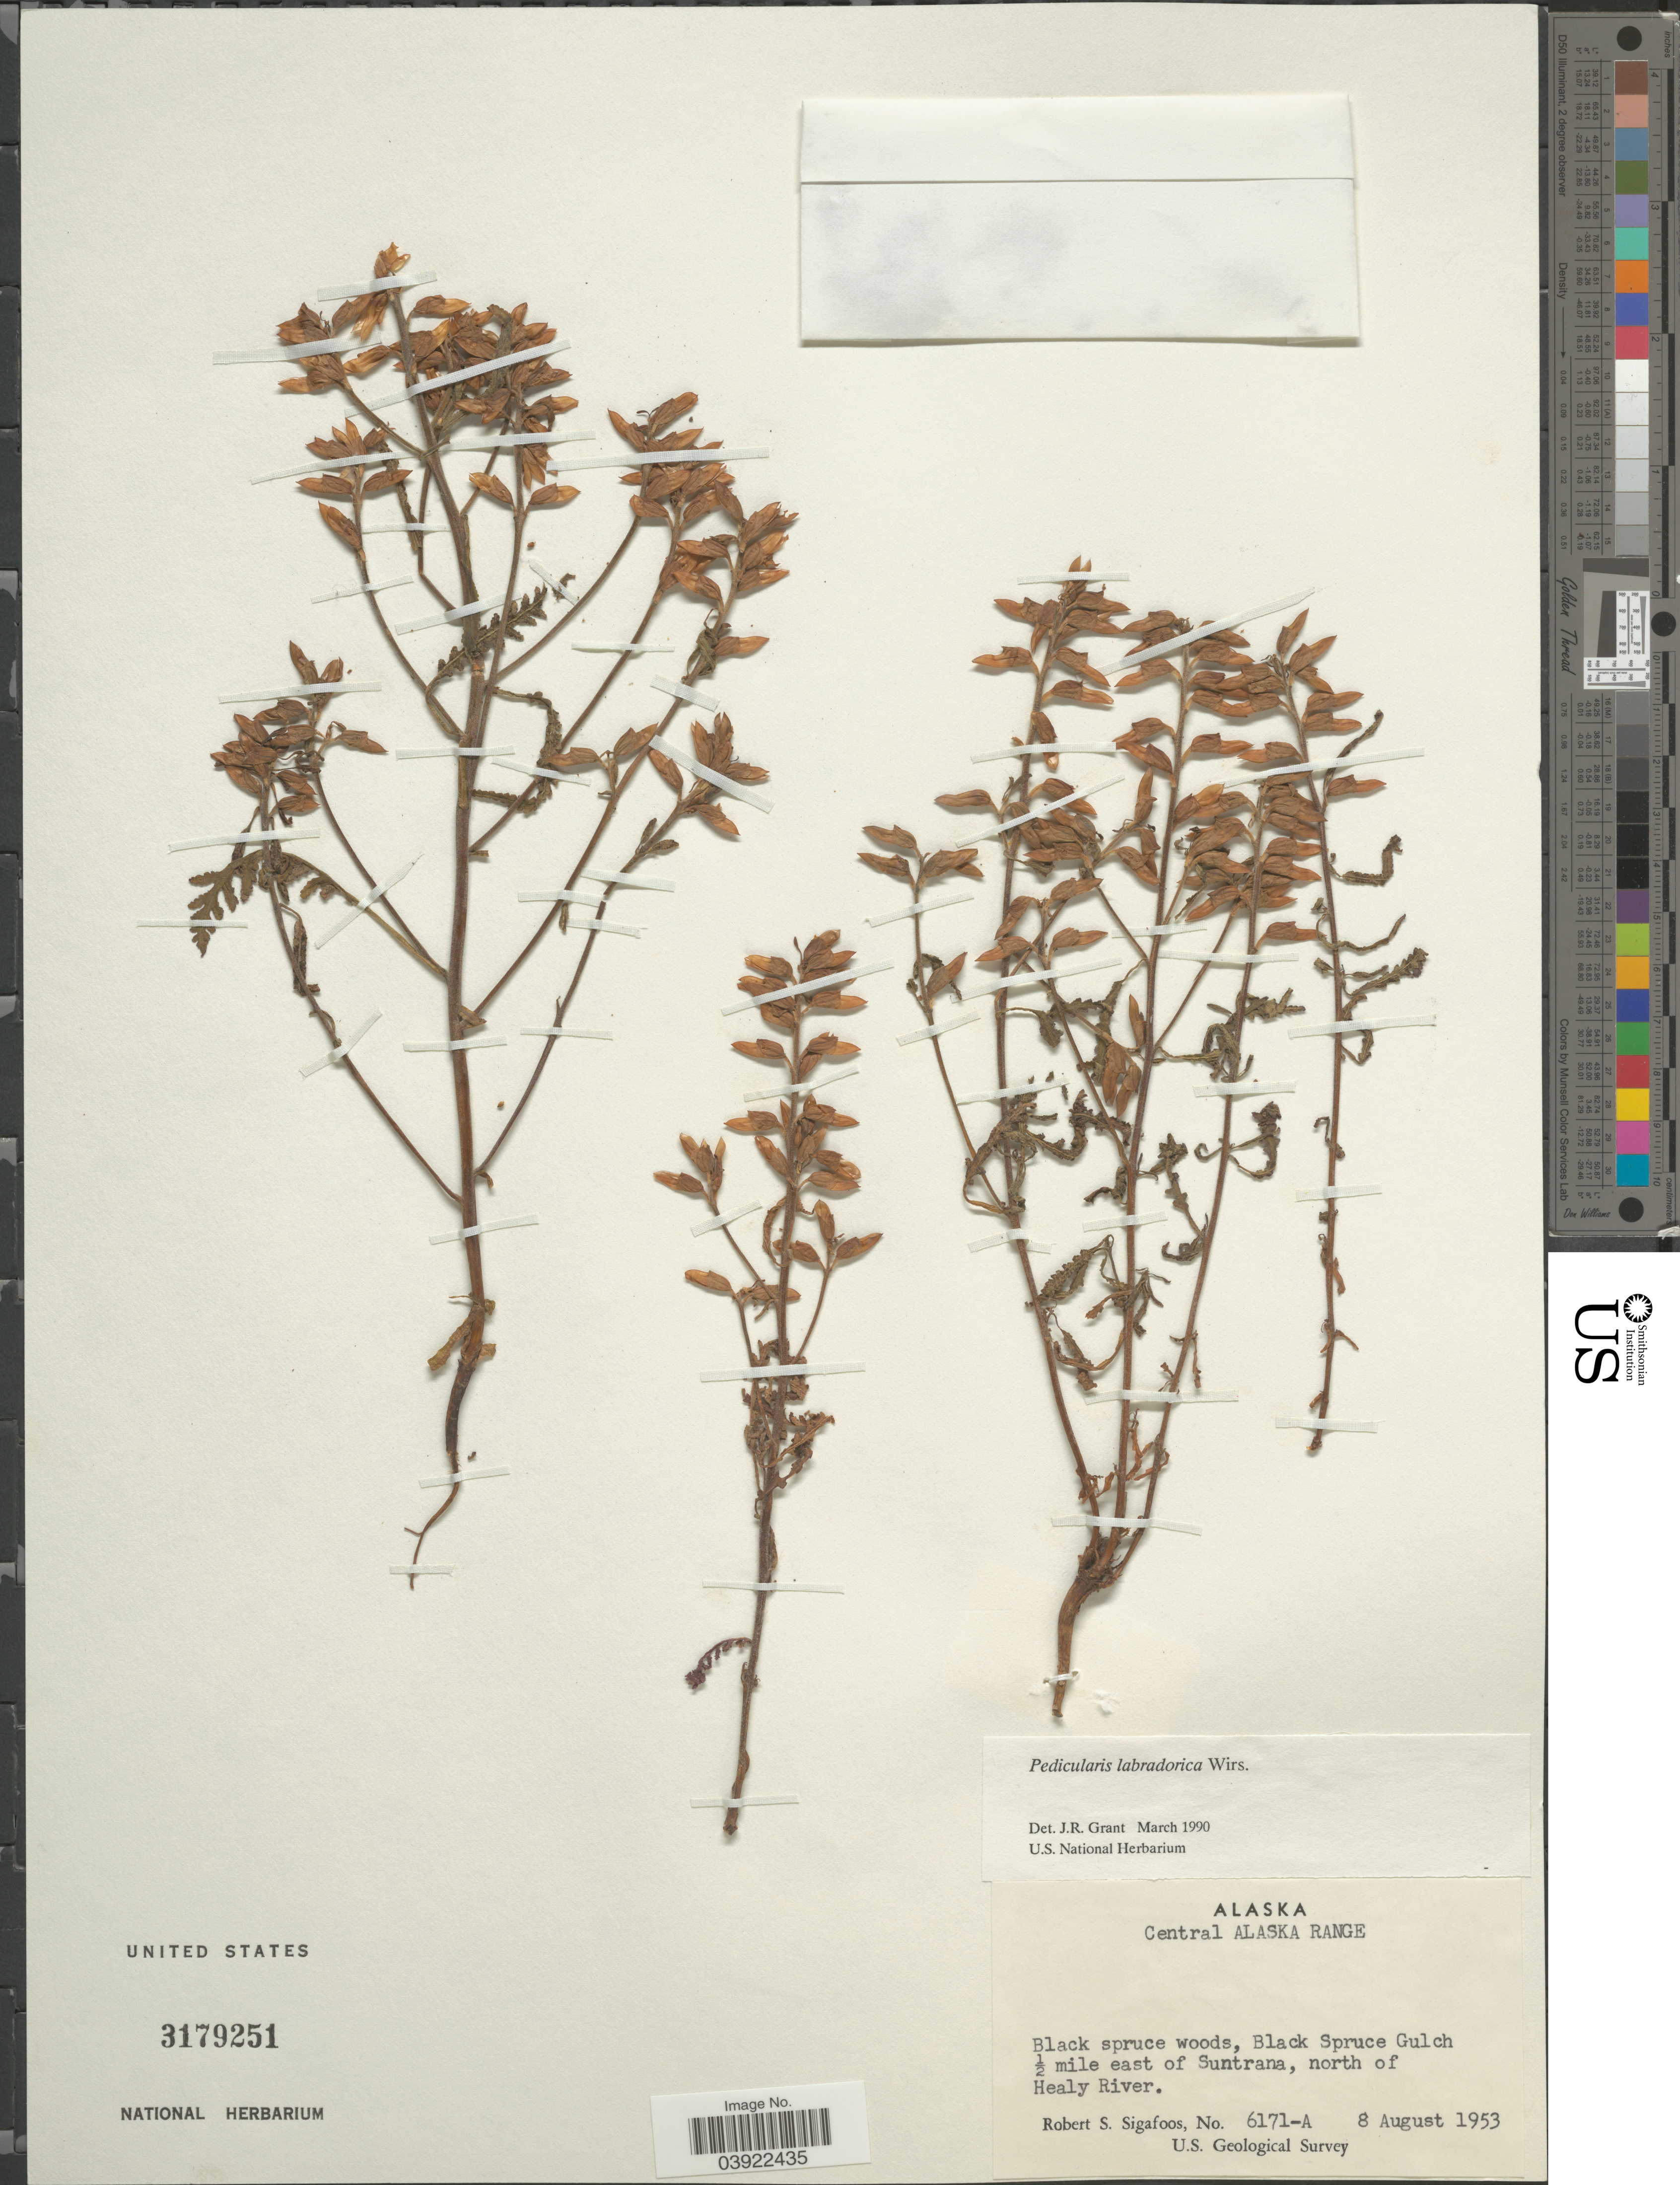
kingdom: Plantae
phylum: Tracheophyta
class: Magnoliopsida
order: Lamiales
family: Orobanchaceae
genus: Pedicularis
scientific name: Pedicularis labradorica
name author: Wirsing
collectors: R. Sigafoos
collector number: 6171-A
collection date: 1953-08-08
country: United States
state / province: Alaska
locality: Central Alaska Range. Black Spruce Gulch ½ mile east of Suntrana, north of Healy River.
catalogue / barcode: US 3179251